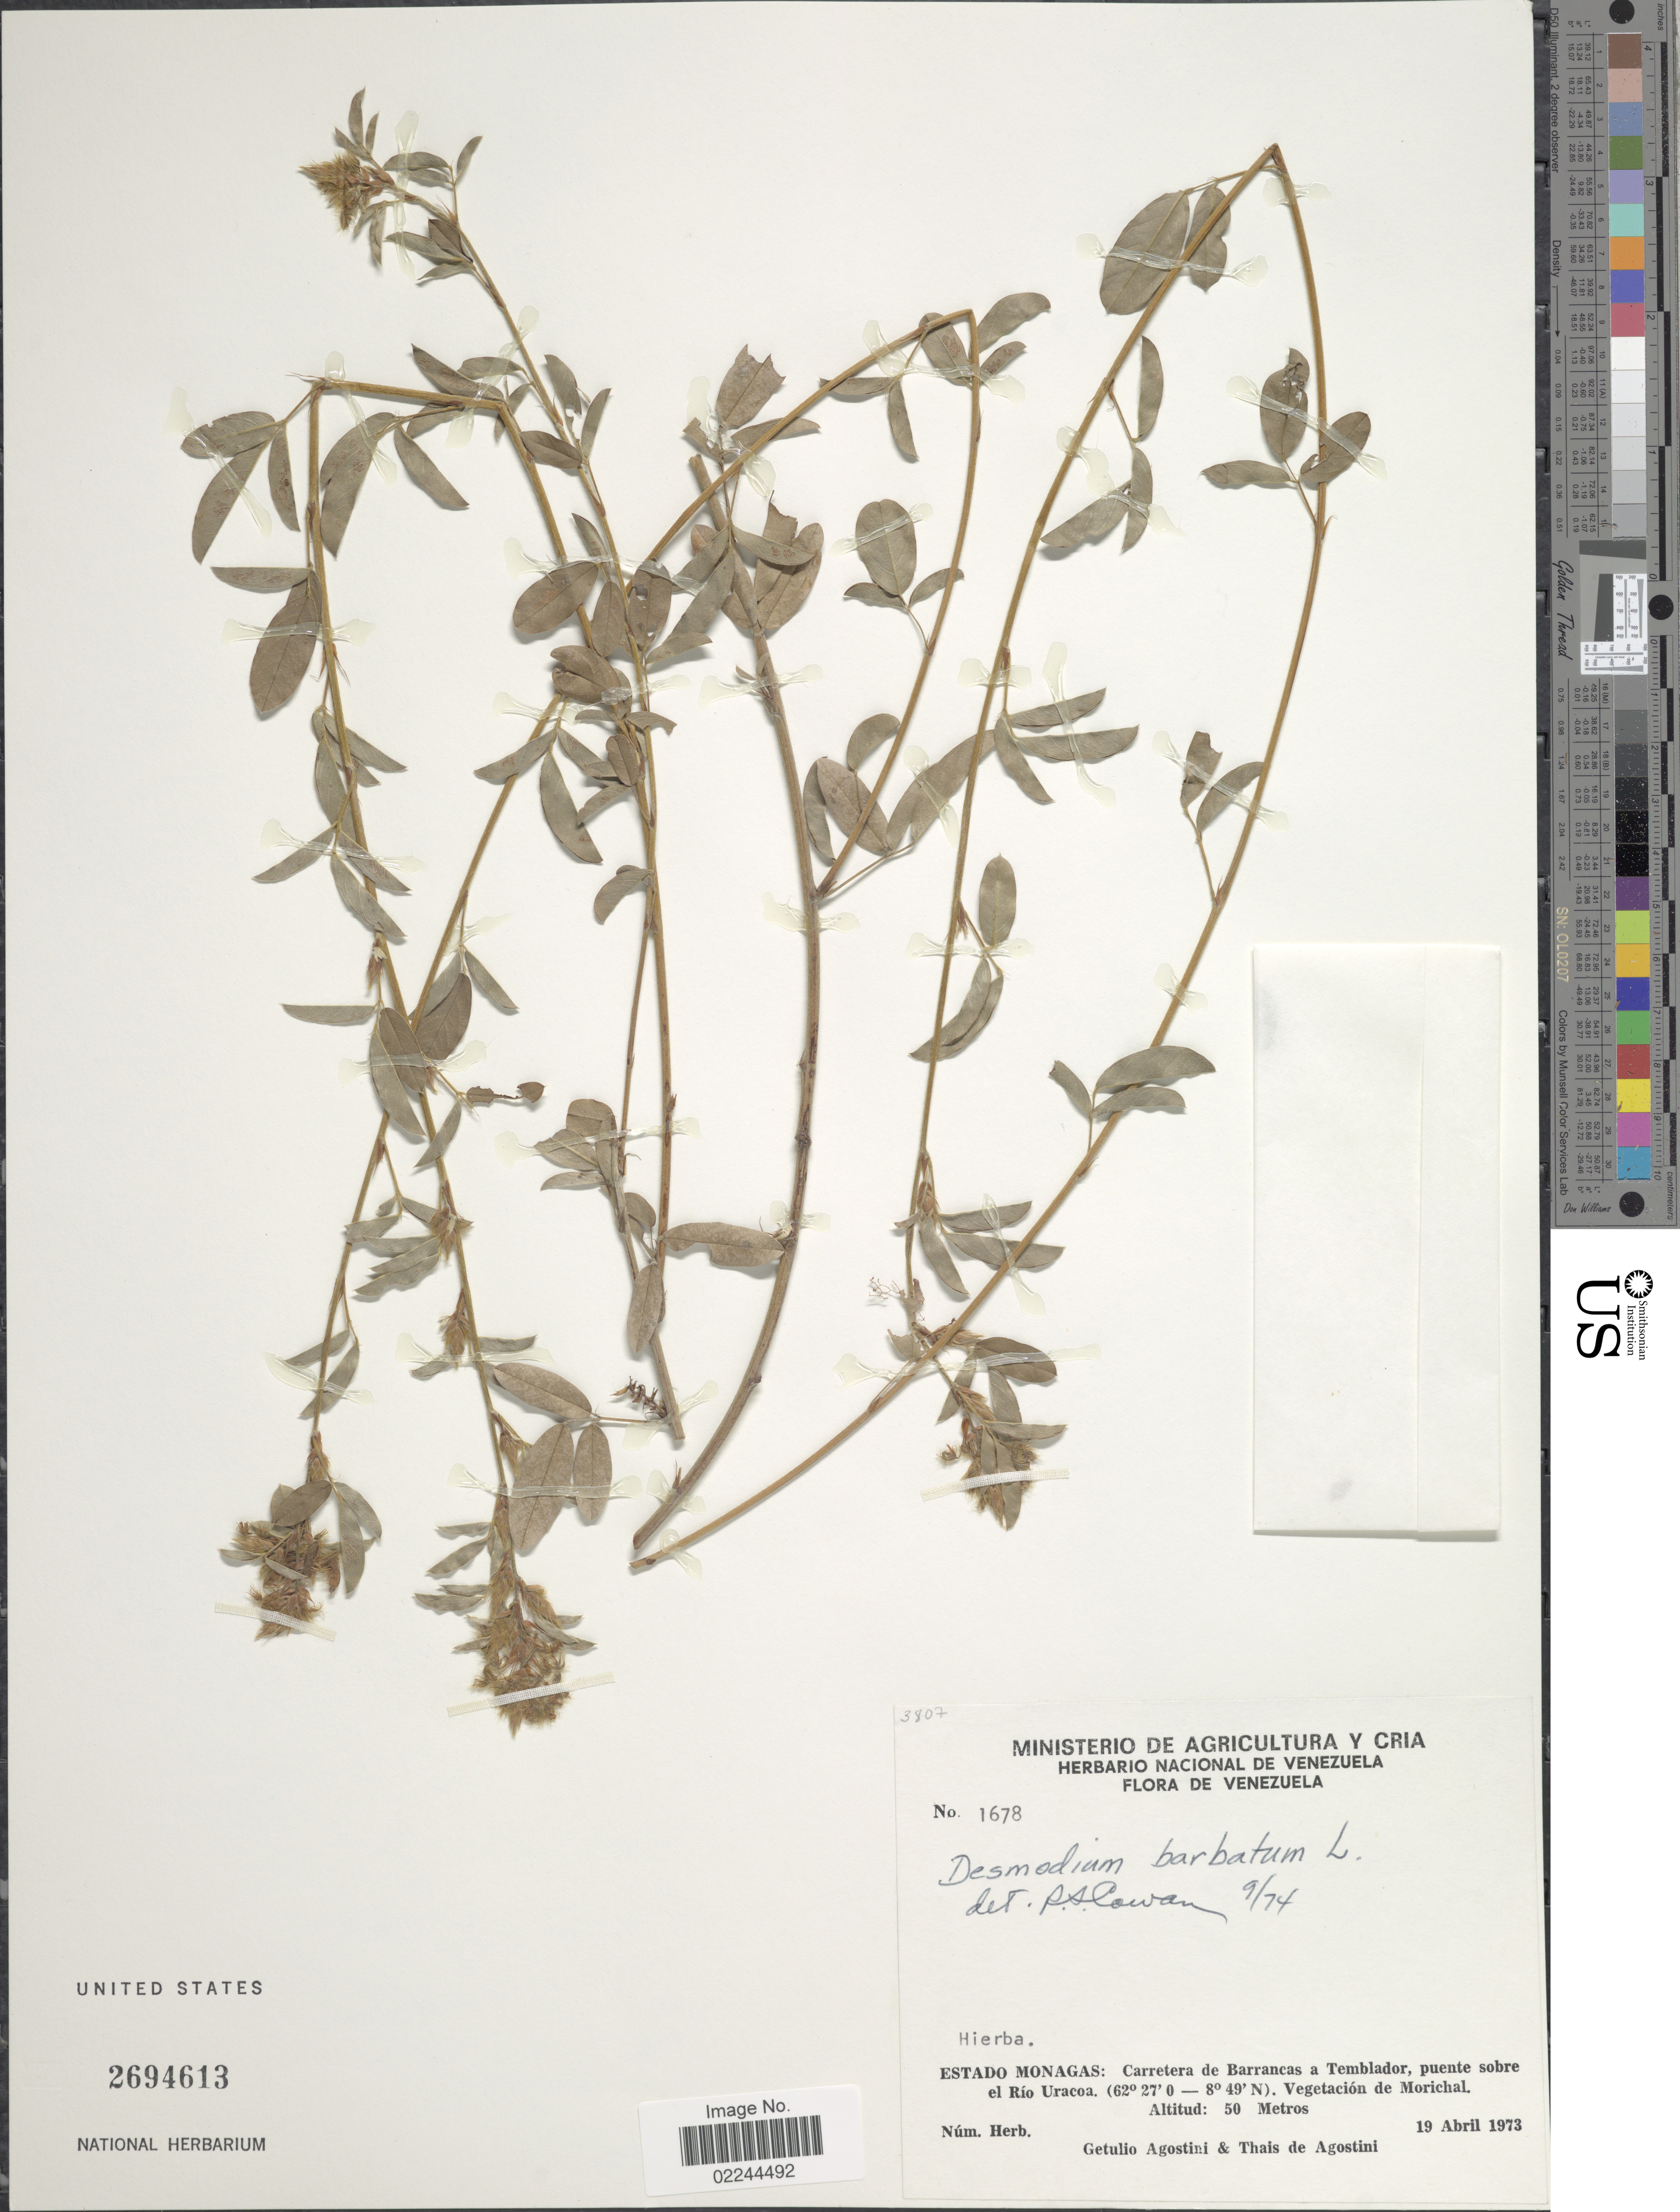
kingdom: Plantae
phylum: Tracheophyta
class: Magnoliopsida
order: Fabales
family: Fabaceae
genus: Grona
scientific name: Grona barbata var. barbata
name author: (L.) H. Ohashi & K. Ohashi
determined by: Strong, Mark T., (BOT), Smithsonian Institution - National Museum of Natural History (UNITED STATES)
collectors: G. Agostini & T. Agostini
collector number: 1678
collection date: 1973-04-19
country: Venezuela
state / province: Monagas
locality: Estado Monagas: Carretera de Barrancas a Temblador, puente sobre el Rio Uracoa. Vegetacion de Morichal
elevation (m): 50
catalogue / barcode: US 2694613